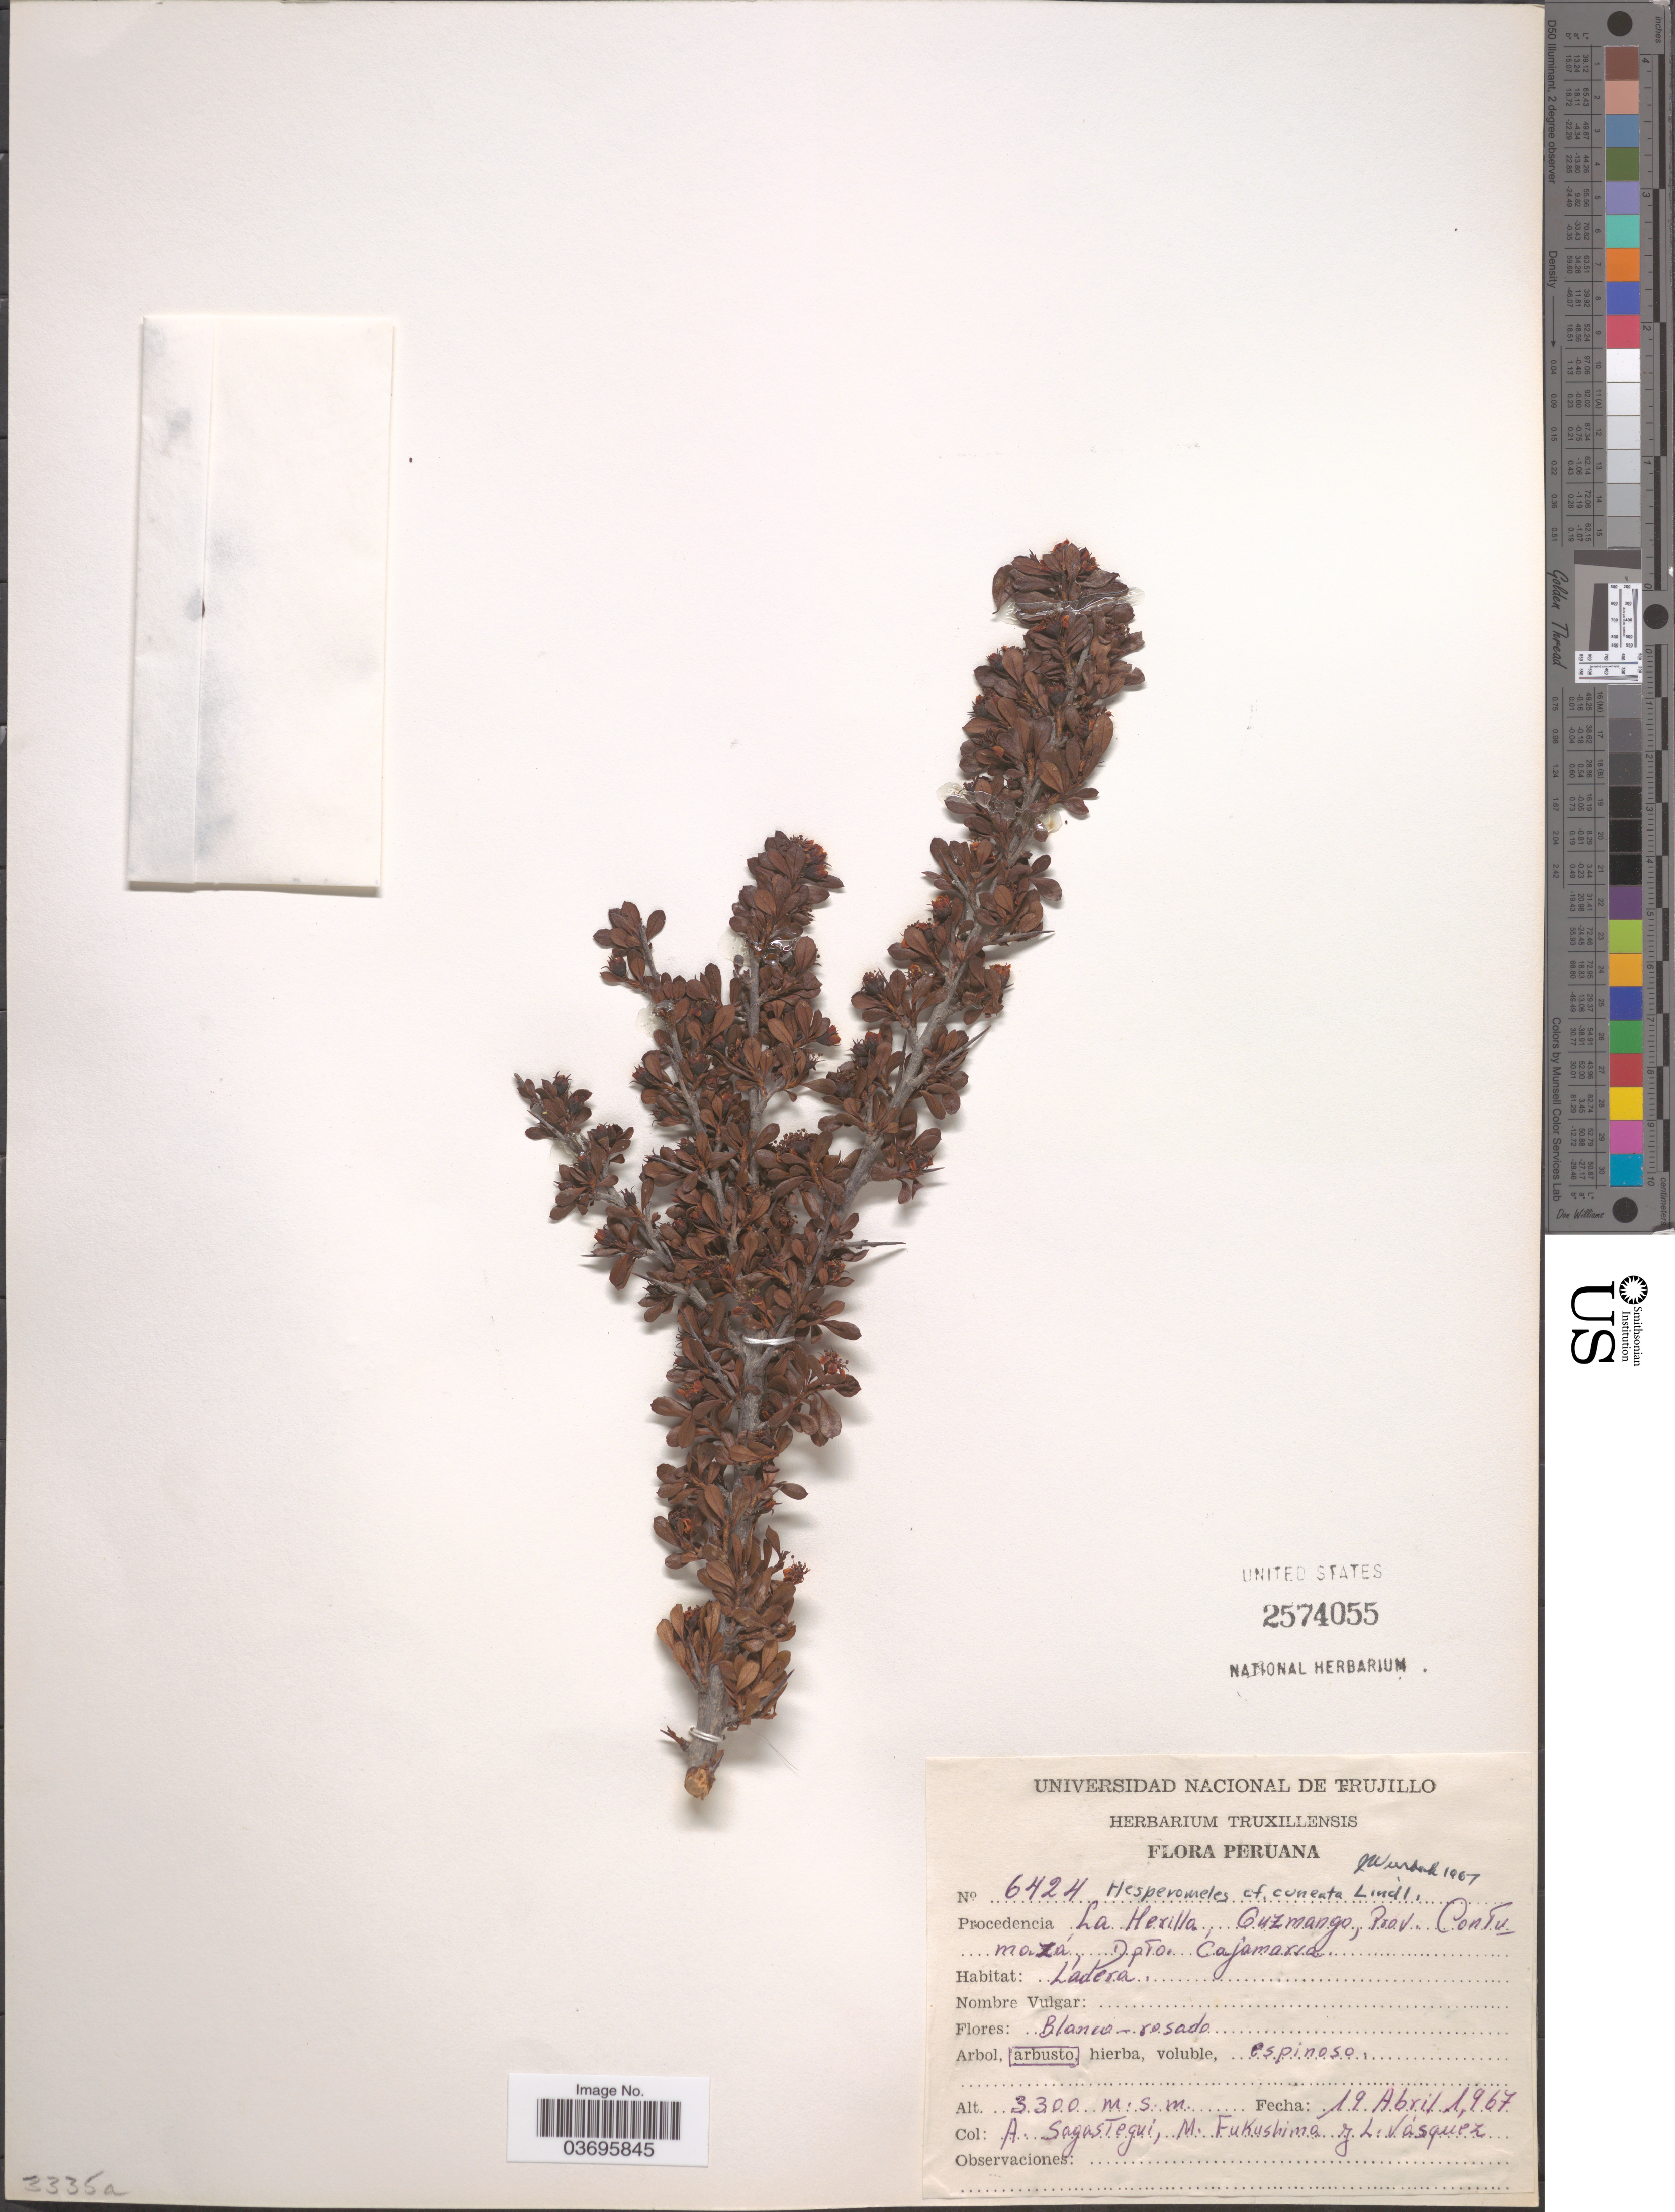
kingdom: Plantae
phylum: Tracheophyta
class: Magnoliopsida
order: Rosales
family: Rosaceae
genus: Hesperomeles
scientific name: Hesperomeles cuneata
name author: Lindl.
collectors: A. Sagastegui, M. Fukushima & L. Vasquez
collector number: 6424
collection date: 1967-04-19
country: Peru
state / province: Cajamarca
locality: Procedencia La Herilla, Guzmango, Prov. Contumozá, Dpto. Cajamarca.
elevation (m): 3300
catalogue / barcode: US 2574055